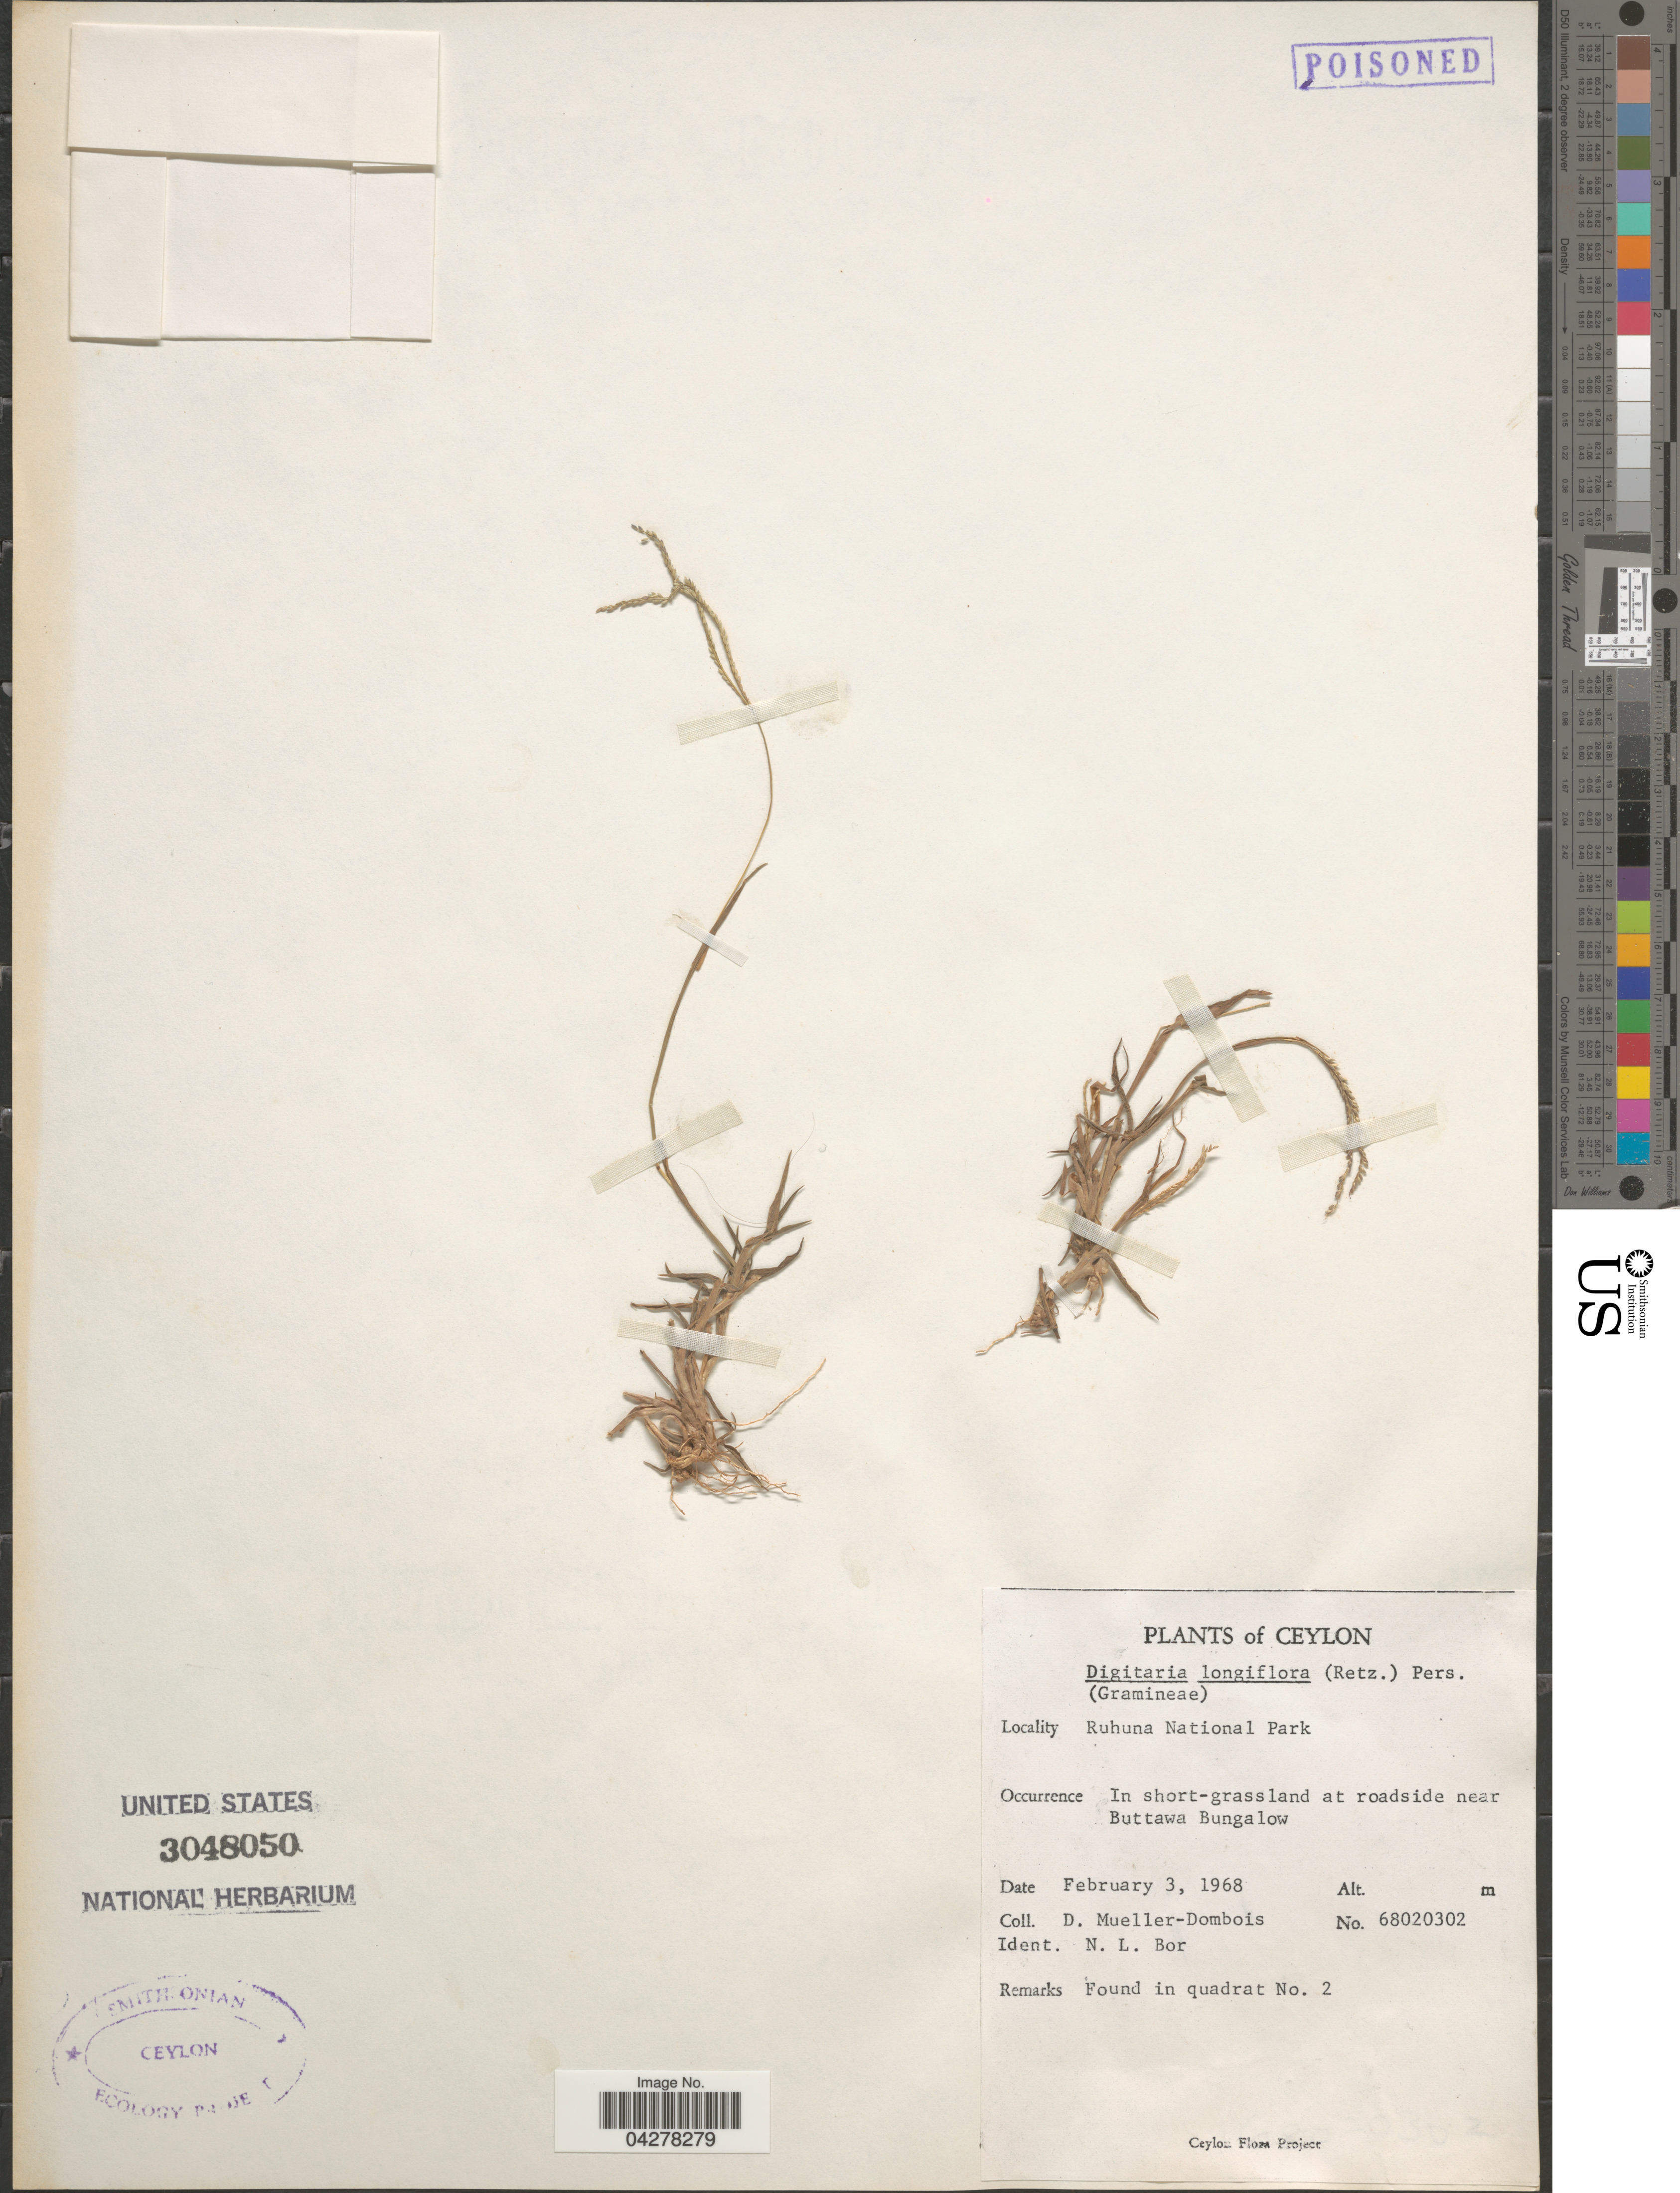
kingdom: Plantae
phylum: Tracheophyta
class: Liliopsida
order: Poales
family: Poaceae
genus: Digitaria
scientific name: Digitaria longiflora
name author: (Retz.) Pers.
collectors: D. Mueller-Dombois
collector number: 68020302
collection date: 1968-02-03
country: Sri Lanka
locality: Ceylon. Ruhuna National Park. In short-grassland at roadside near Buttawa Bungalow.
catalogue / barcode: US 3048050